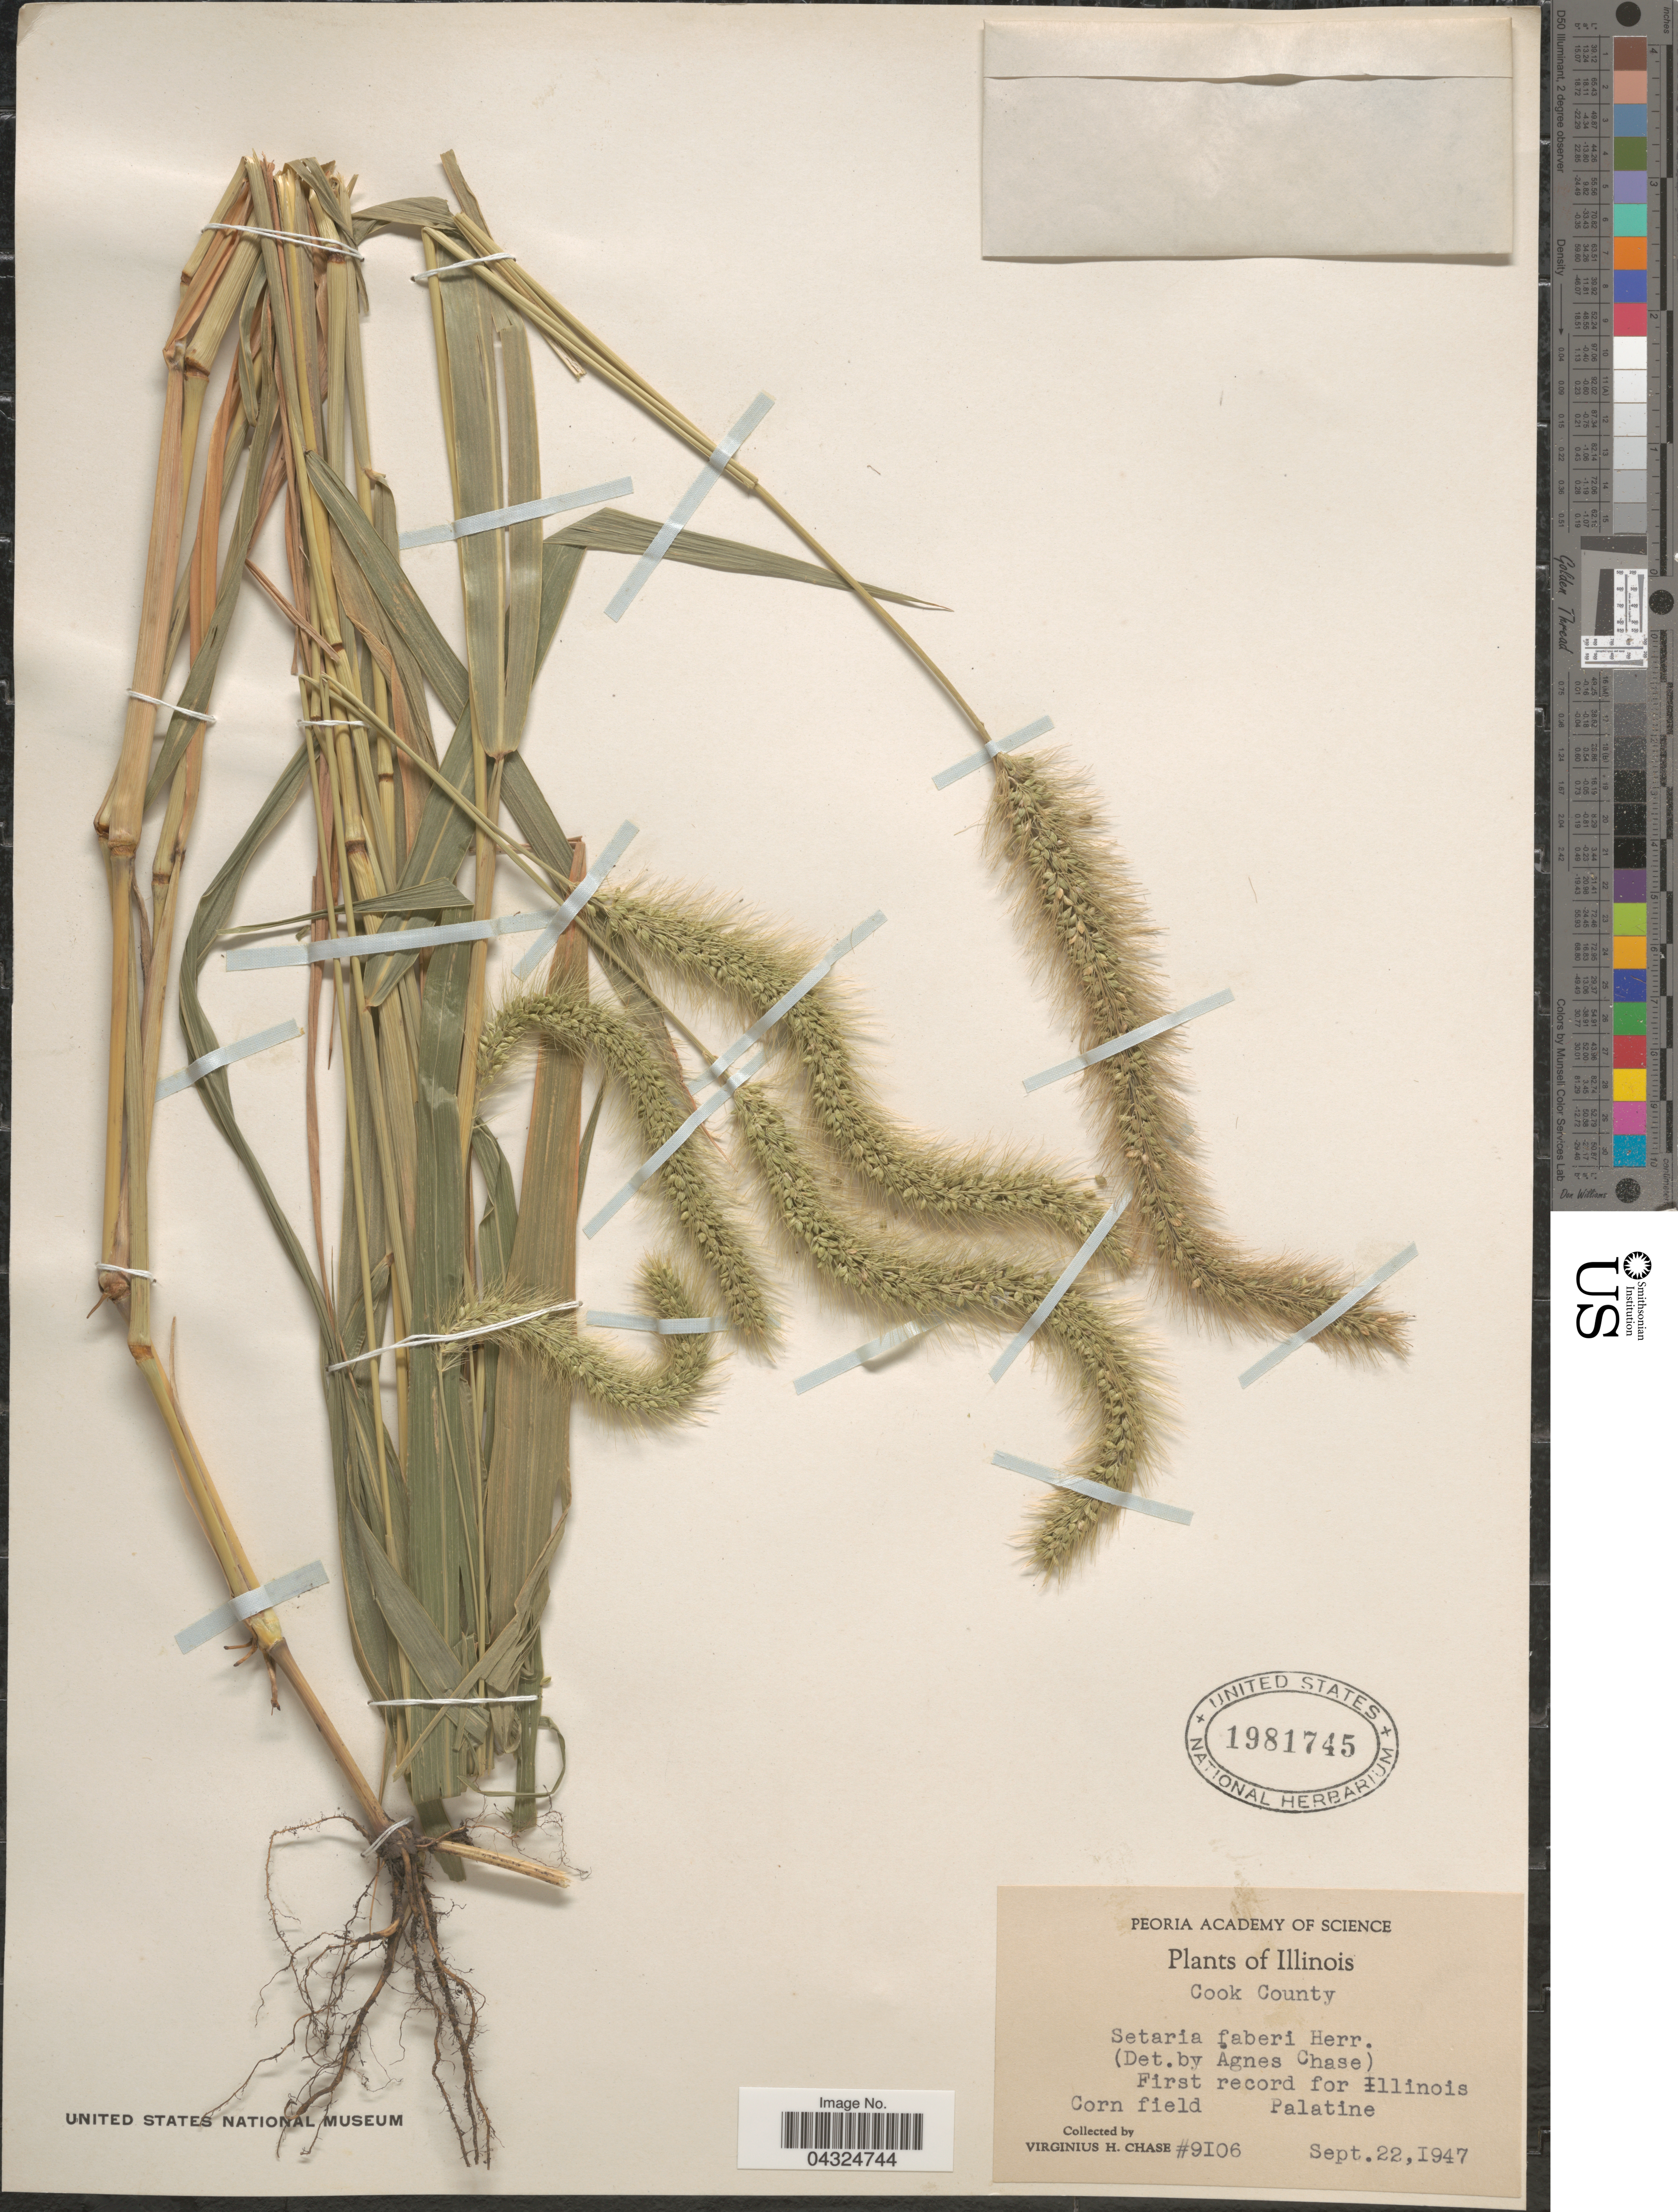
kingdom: Plantae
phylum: Tracheophyta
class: Liliopsida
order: Poales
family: Poaceae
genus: Setaria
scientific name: Setaria faberi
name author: R.A.W. Herrm.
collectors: V. H. Chase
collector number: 9106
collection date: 1947-09-22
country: United States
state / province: Illinois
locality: Cook County. First record for Illinois. Corn field Palatine.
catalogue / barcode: US 1981745